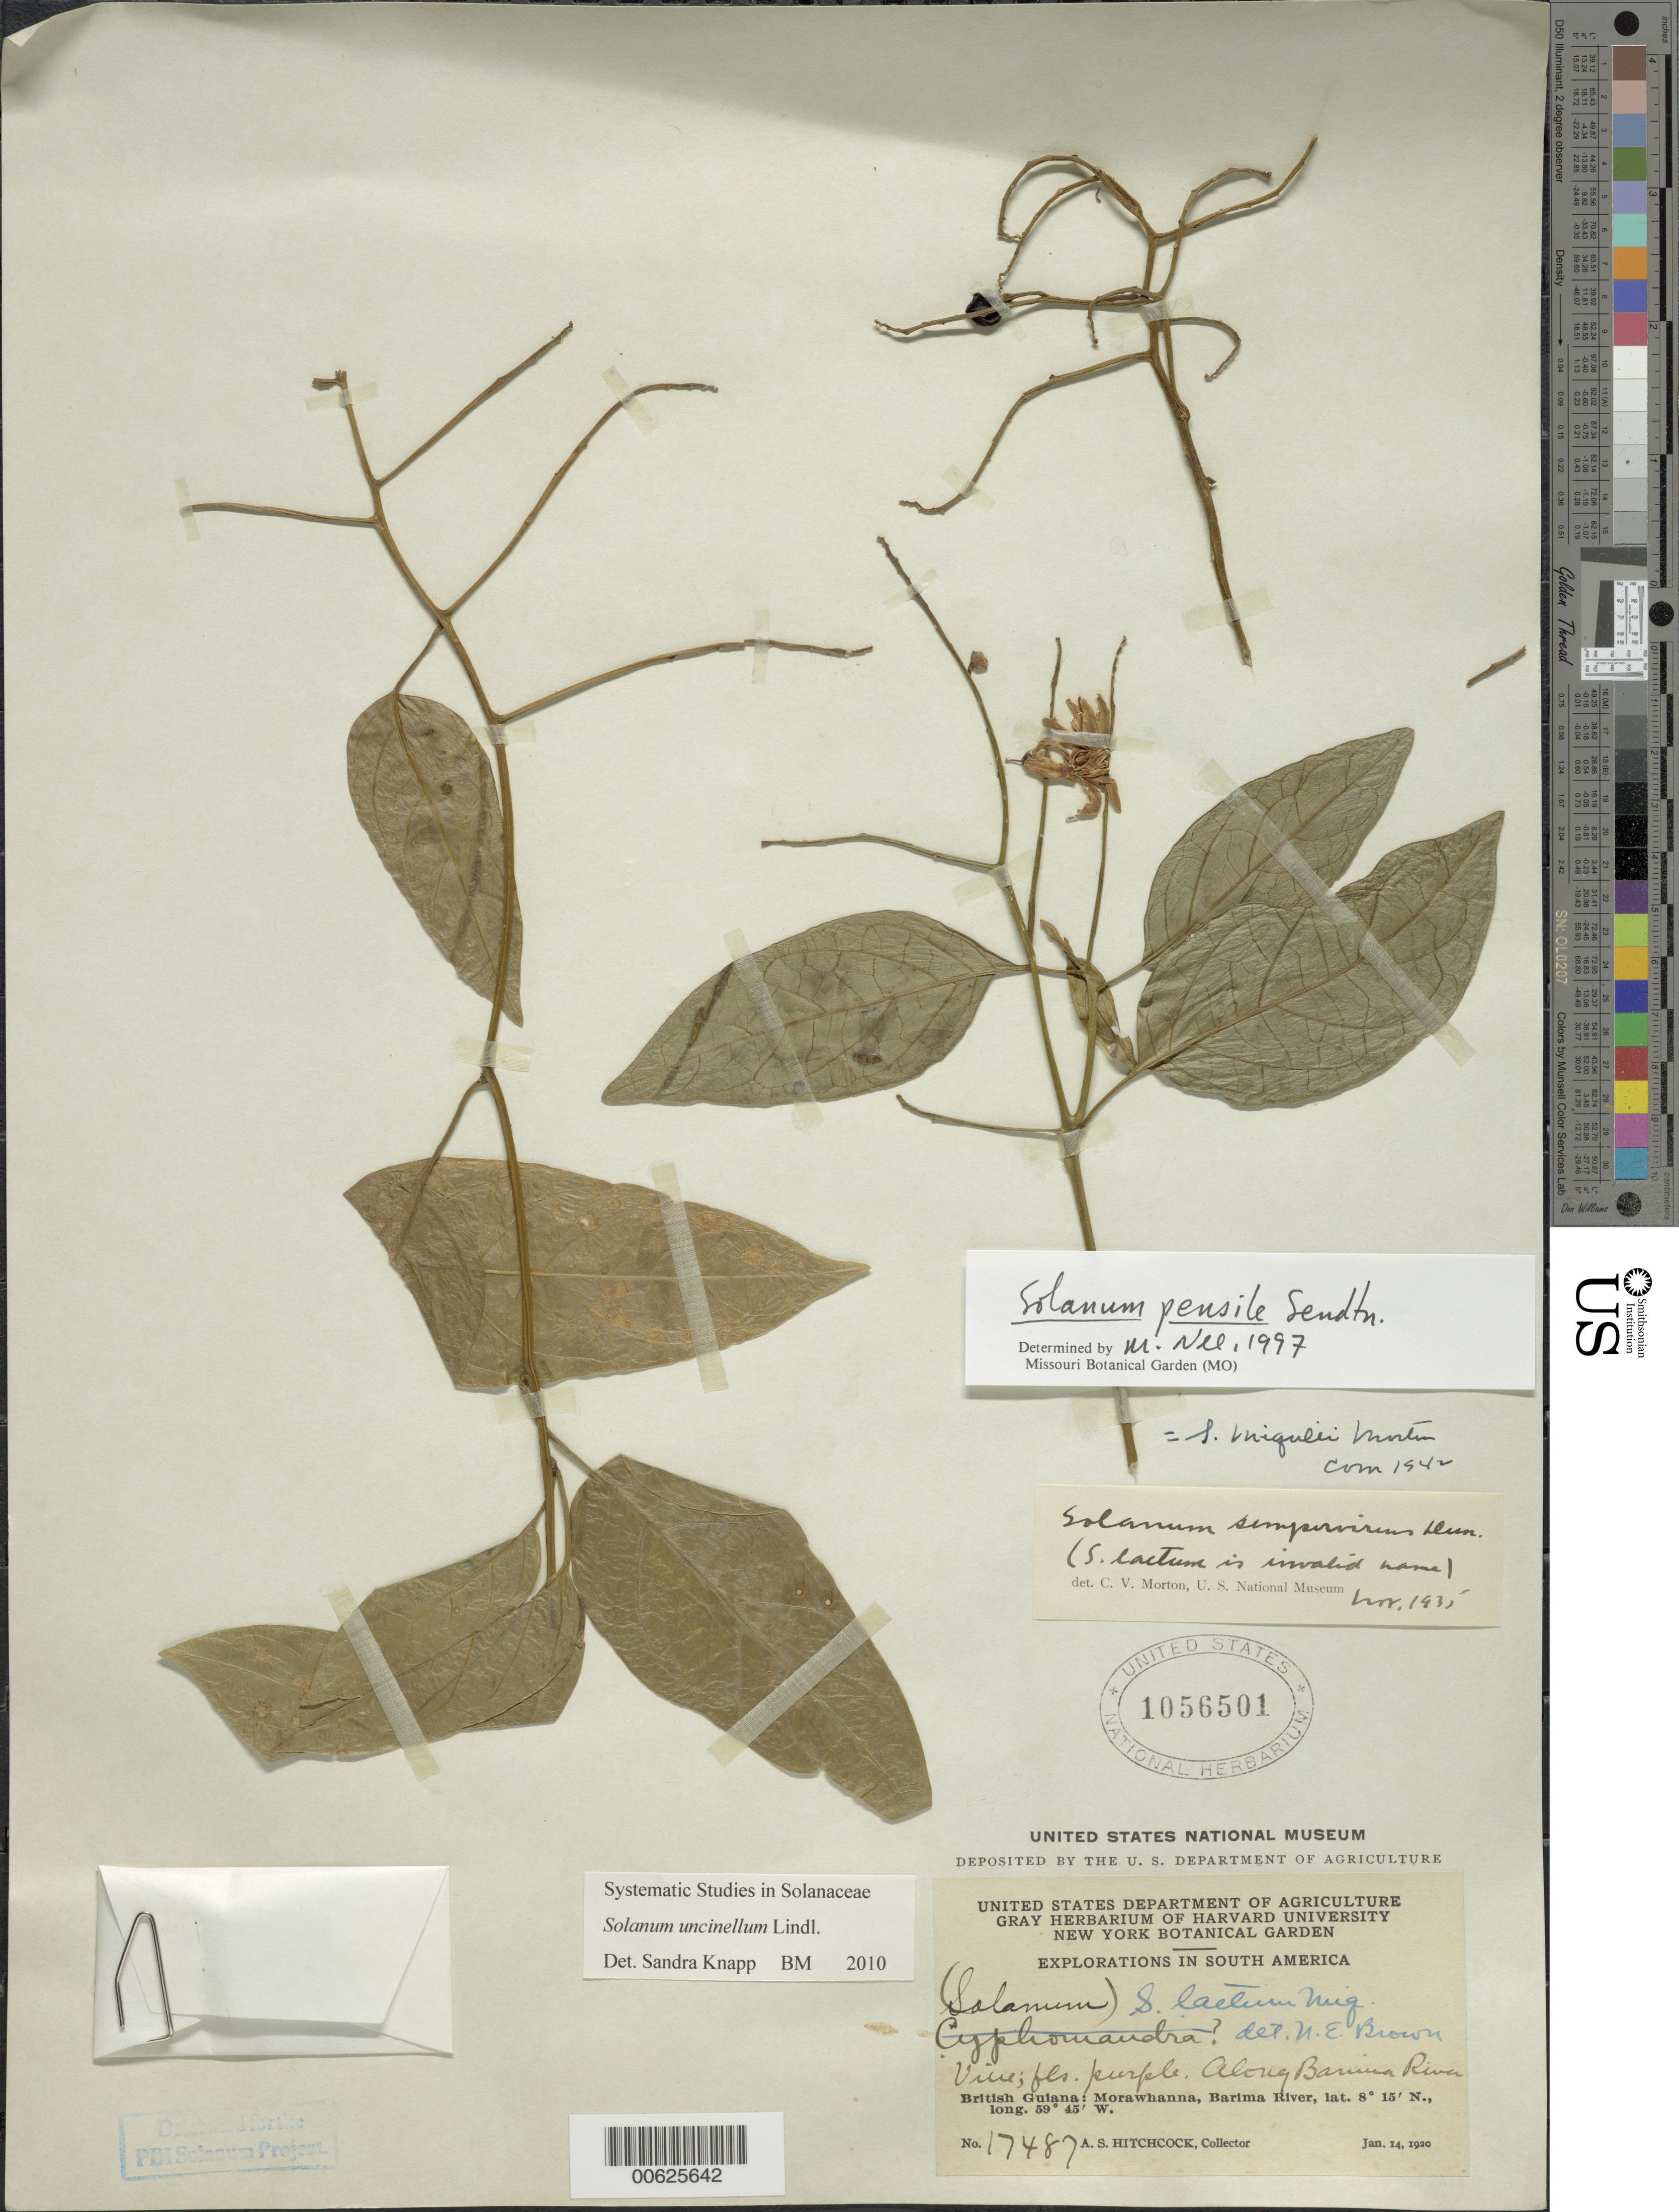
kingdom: Plantae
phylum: Tracheophyta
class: Magnoliopsida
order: Solanales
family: Solanaceae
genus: Solanum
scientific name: Solanum uncinellum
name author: Lindl.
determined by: Knapp, S. D.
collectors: A. S. Hitchcock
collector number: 17487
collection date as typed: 1 Jan 1920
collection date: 1920-01-01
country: Guyana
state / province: Barima-Waini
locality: Morawhanna, vic., Barima R.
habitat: Along river.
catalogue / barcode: US 1056501